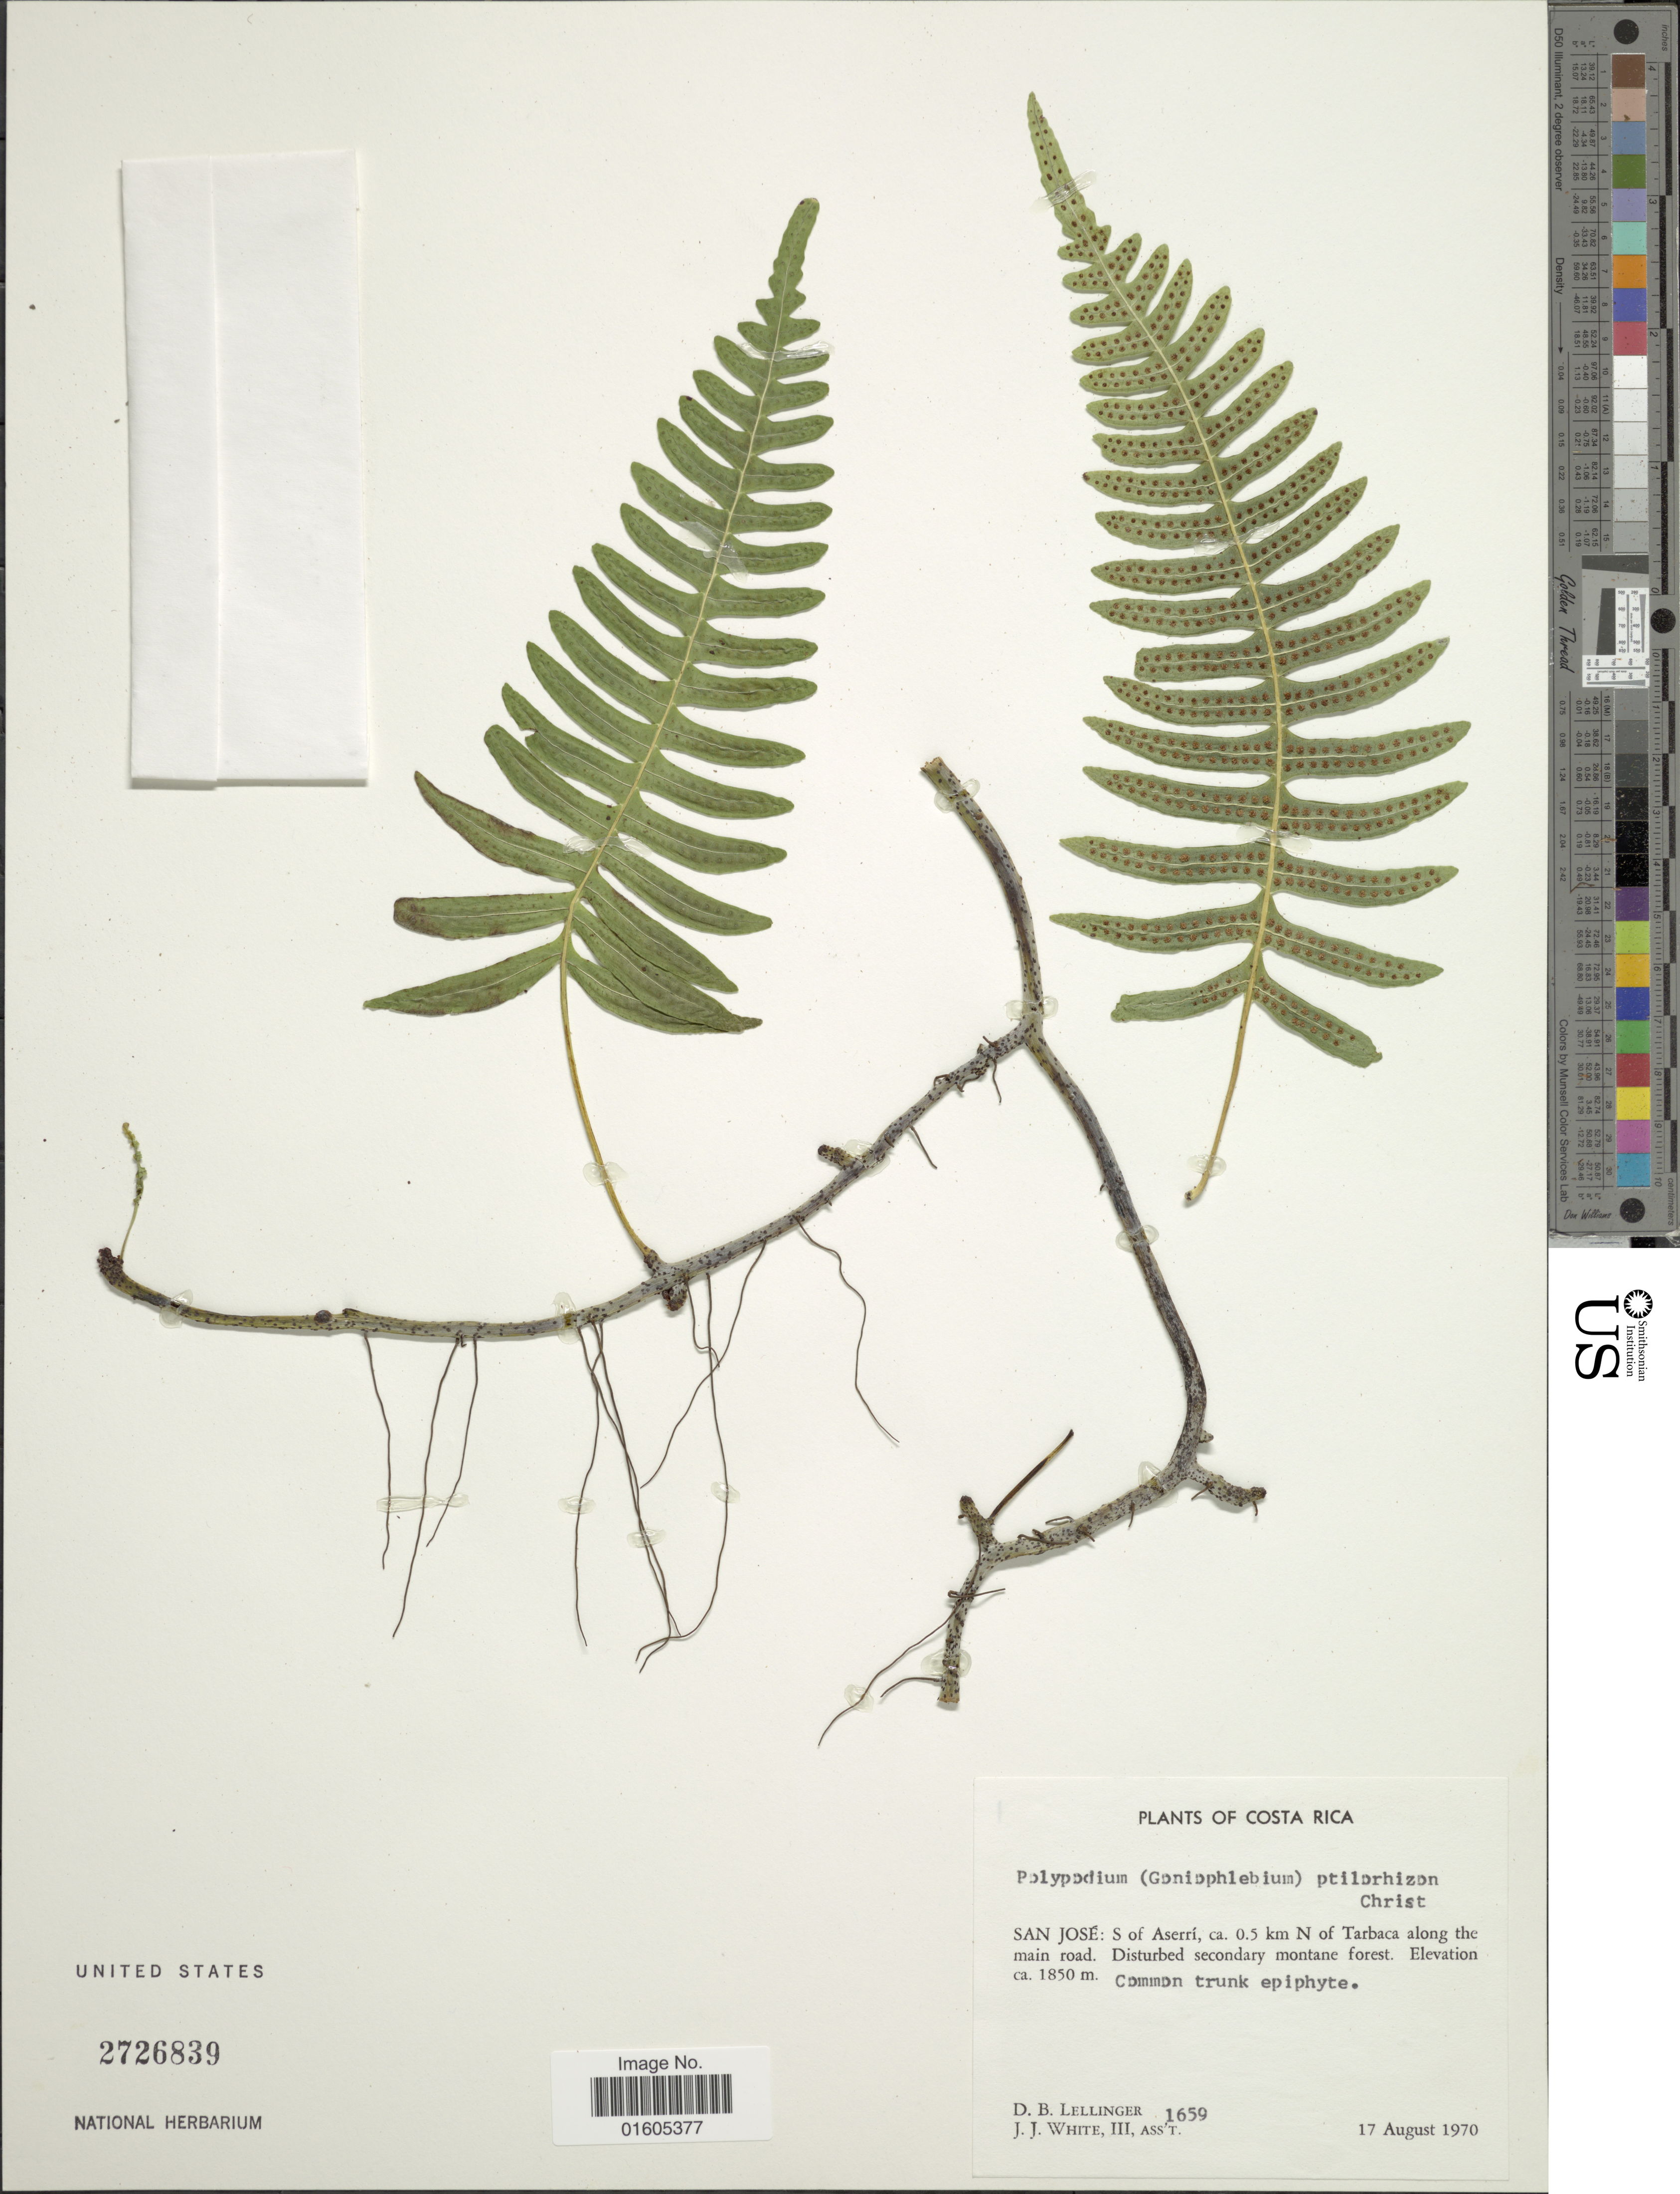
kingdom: Plantae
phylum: Tracheophyta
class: Polypodiopsida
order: Polypodiales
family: Polypodiaceae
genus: Serpocaulon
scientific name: Serpocaulon ptilorhizon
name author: (Christ) A.R. Sm.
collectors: D. B. Lellinger & J. J. White III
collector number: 1659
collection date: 1970-08-17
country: Costa Rica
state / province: San José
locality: S of Aserrií, ca. 0.5 km N of Tarbaca along the main road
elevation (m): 1850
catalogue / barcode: US 2726839